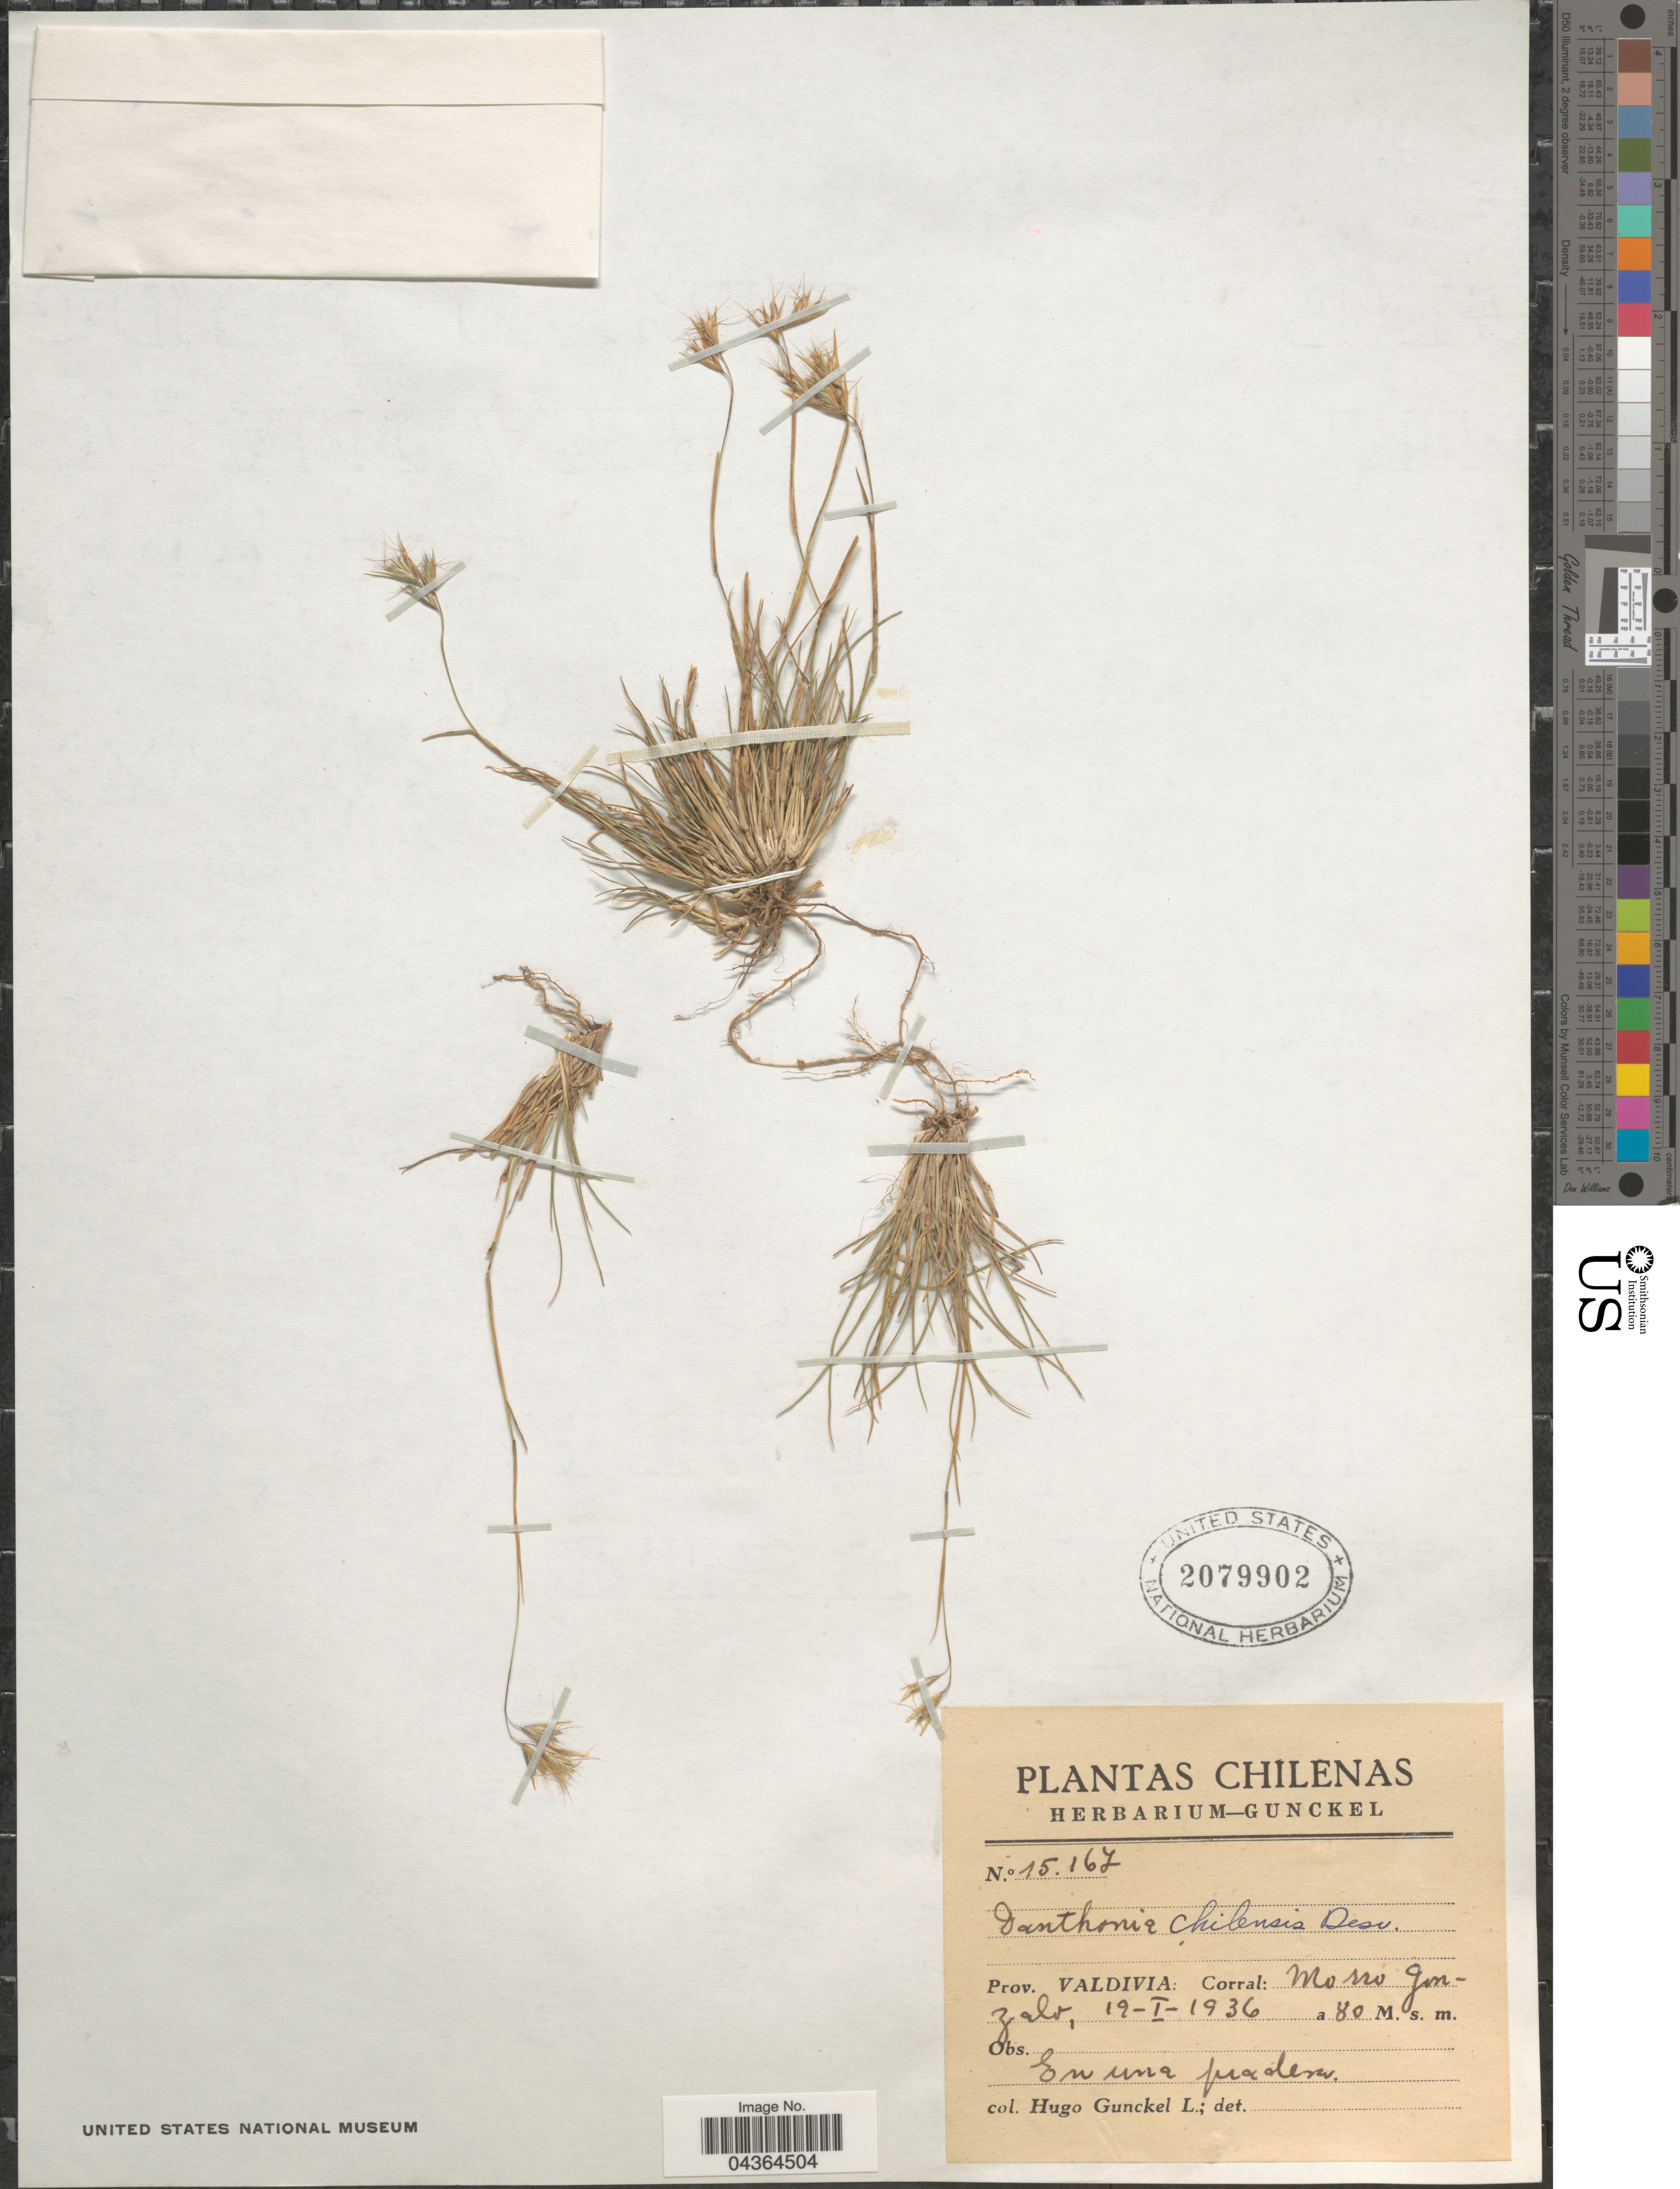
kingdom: Plantae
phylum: Tracheophyta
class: Liliopsida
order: Poales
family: Poaceae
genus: Danthonia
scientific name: Danthonia chilensis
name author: É. Desv.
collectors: H. Gunckel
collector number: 15167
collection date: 1936-01-19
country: Chile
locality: Prov. Valdivia: Corral: Morro Gonzalo.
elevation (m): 80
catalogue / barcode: US 2079902